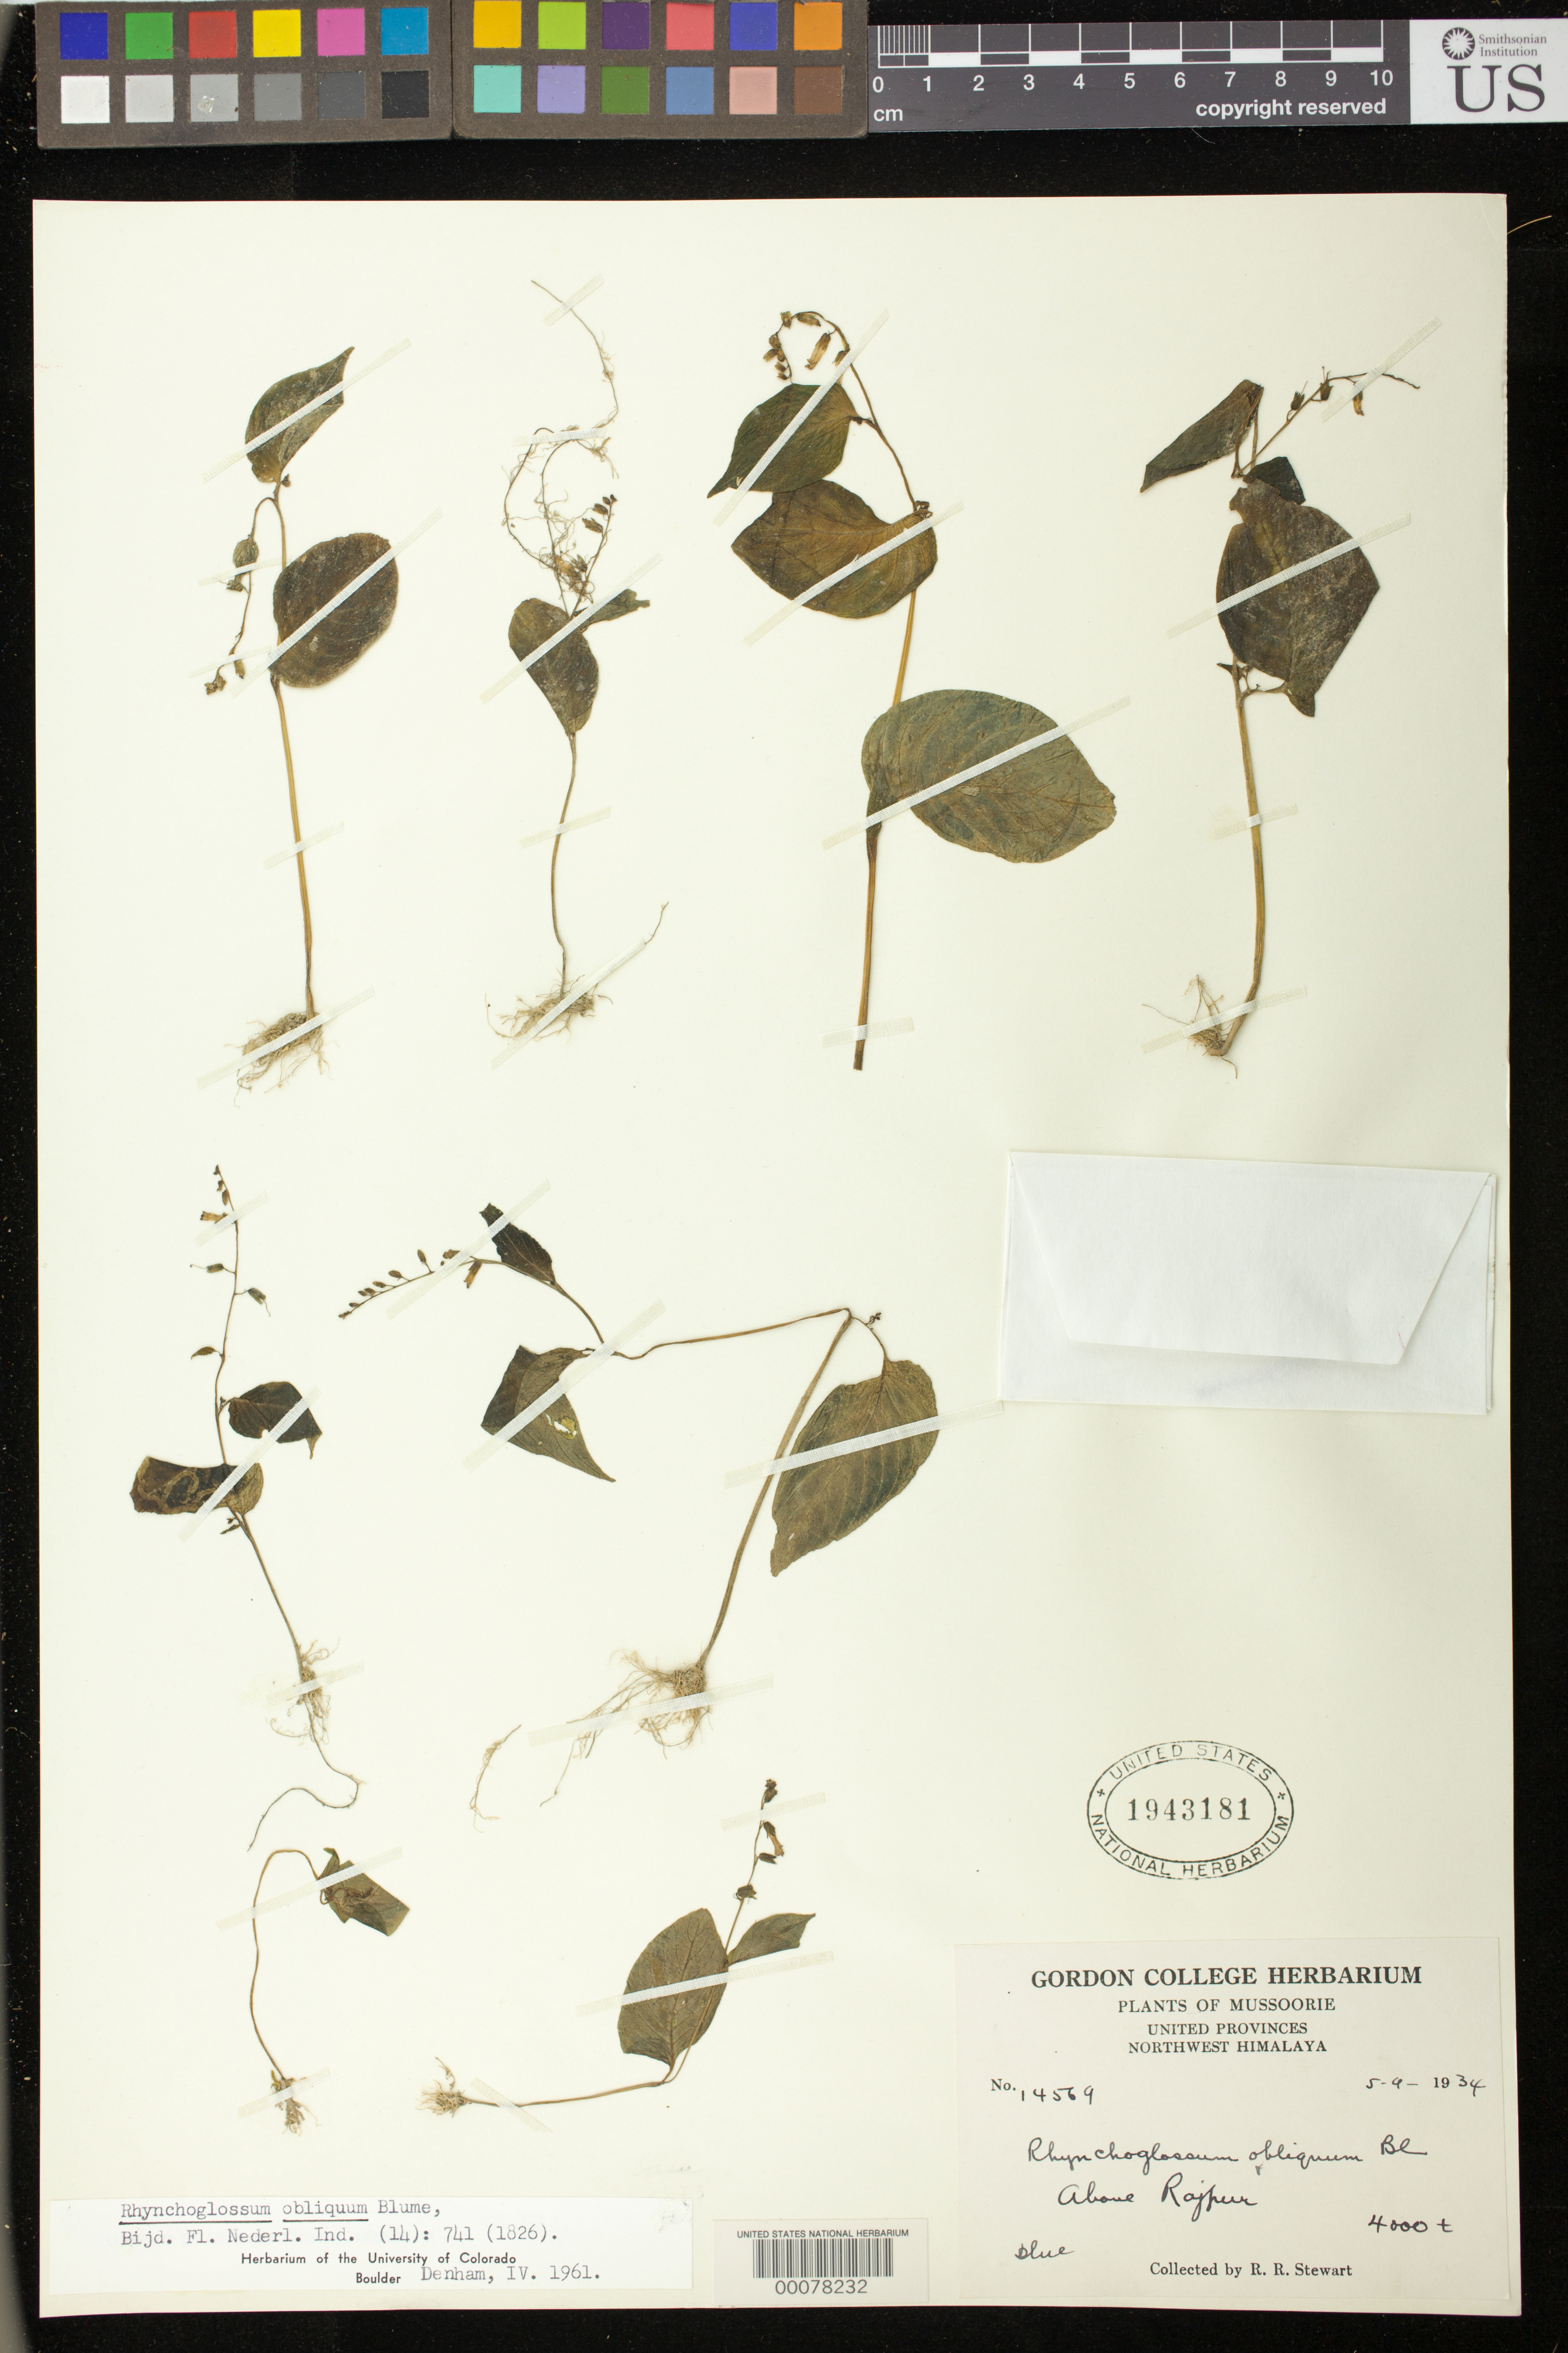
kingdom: Plantae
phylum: Tracheophyta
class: Magnoliopsida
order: Lamiales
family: Gesneriaceae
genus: Rhynchoglossum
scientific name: Rhynchoglossum obliquum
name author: Blume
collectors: R. R. Stewart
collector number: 14569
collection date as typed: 05 Sep 1934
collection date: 1934-09-05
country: China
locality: Mussoorie, united provinces, nw himalaya, above rajpur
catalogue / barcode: US 1943181